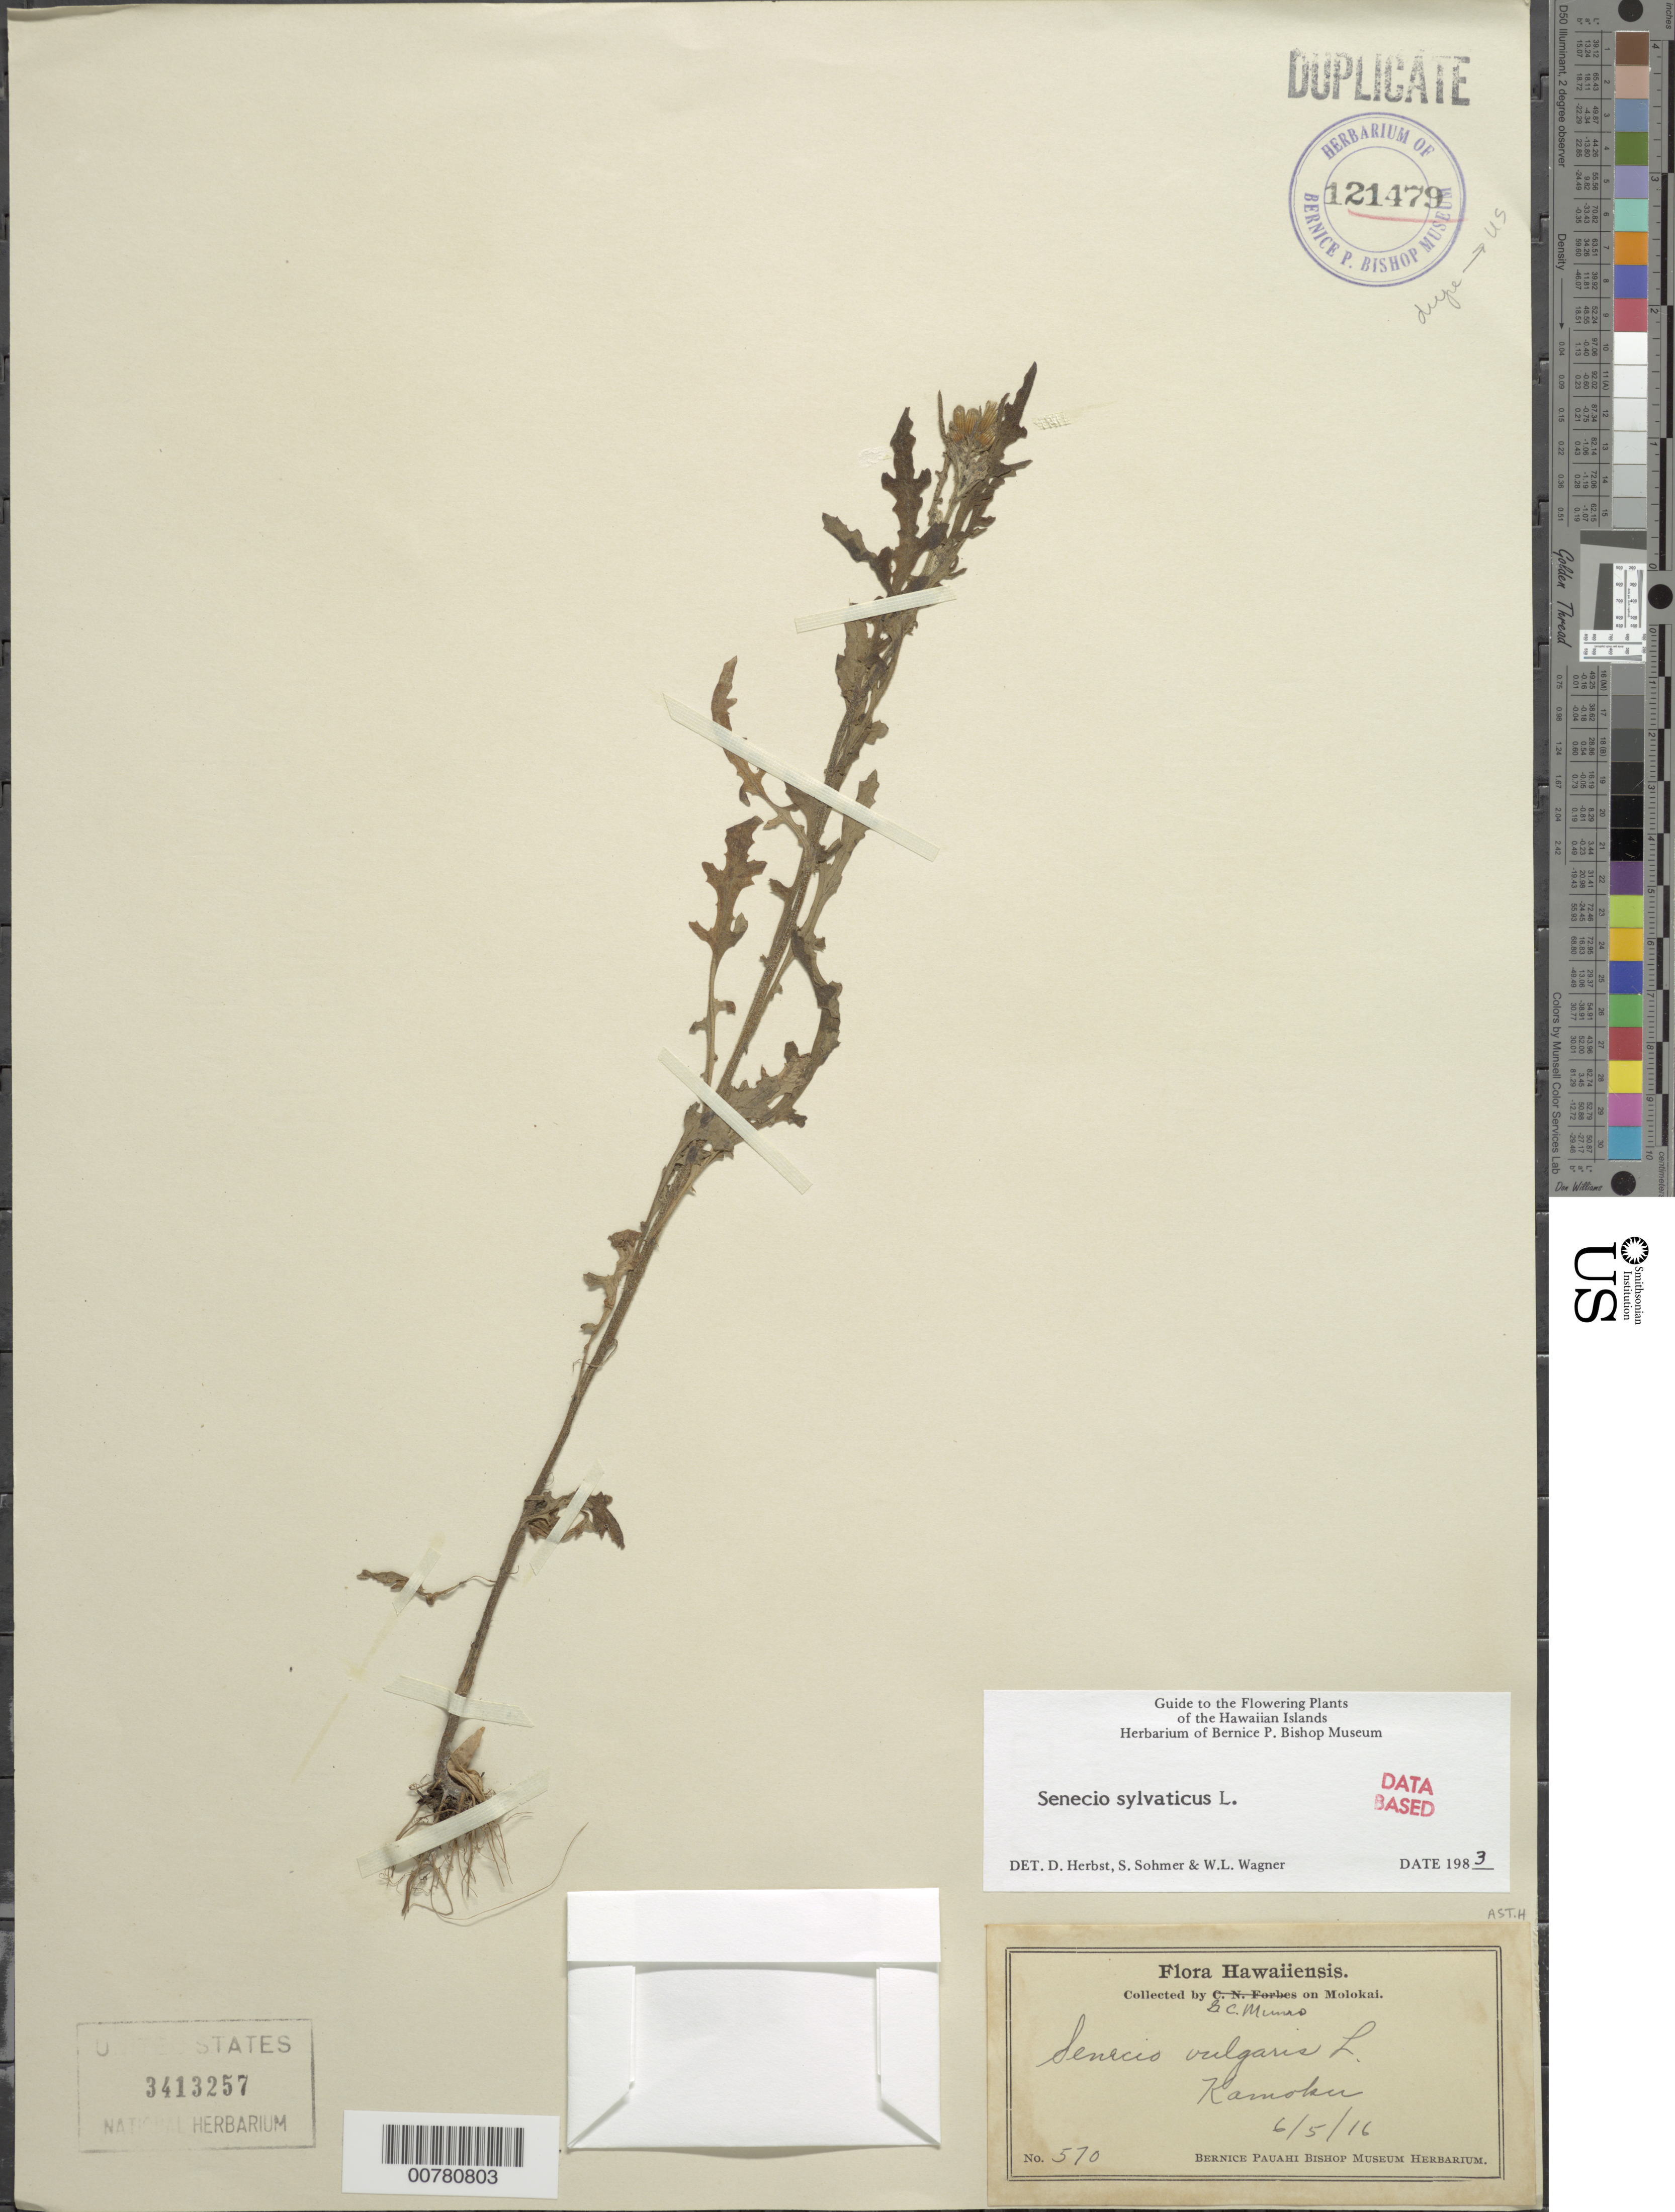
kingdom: Plantae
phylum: Tracheophyta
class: Magnoliopsida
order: Asterales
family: Asteraceae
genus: Senecio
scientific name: Senecio sylvaticus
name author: L.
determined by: Wagner, W. L.; Herbst, D. R.; Sohmer, S. H.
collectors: G. C. Munro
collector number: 570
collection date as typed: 6 May 1916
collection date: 1916-05-06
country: United States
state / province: Hawaii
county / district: Maui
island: Moloka'i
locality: Kamoku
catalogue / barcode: US 3413257